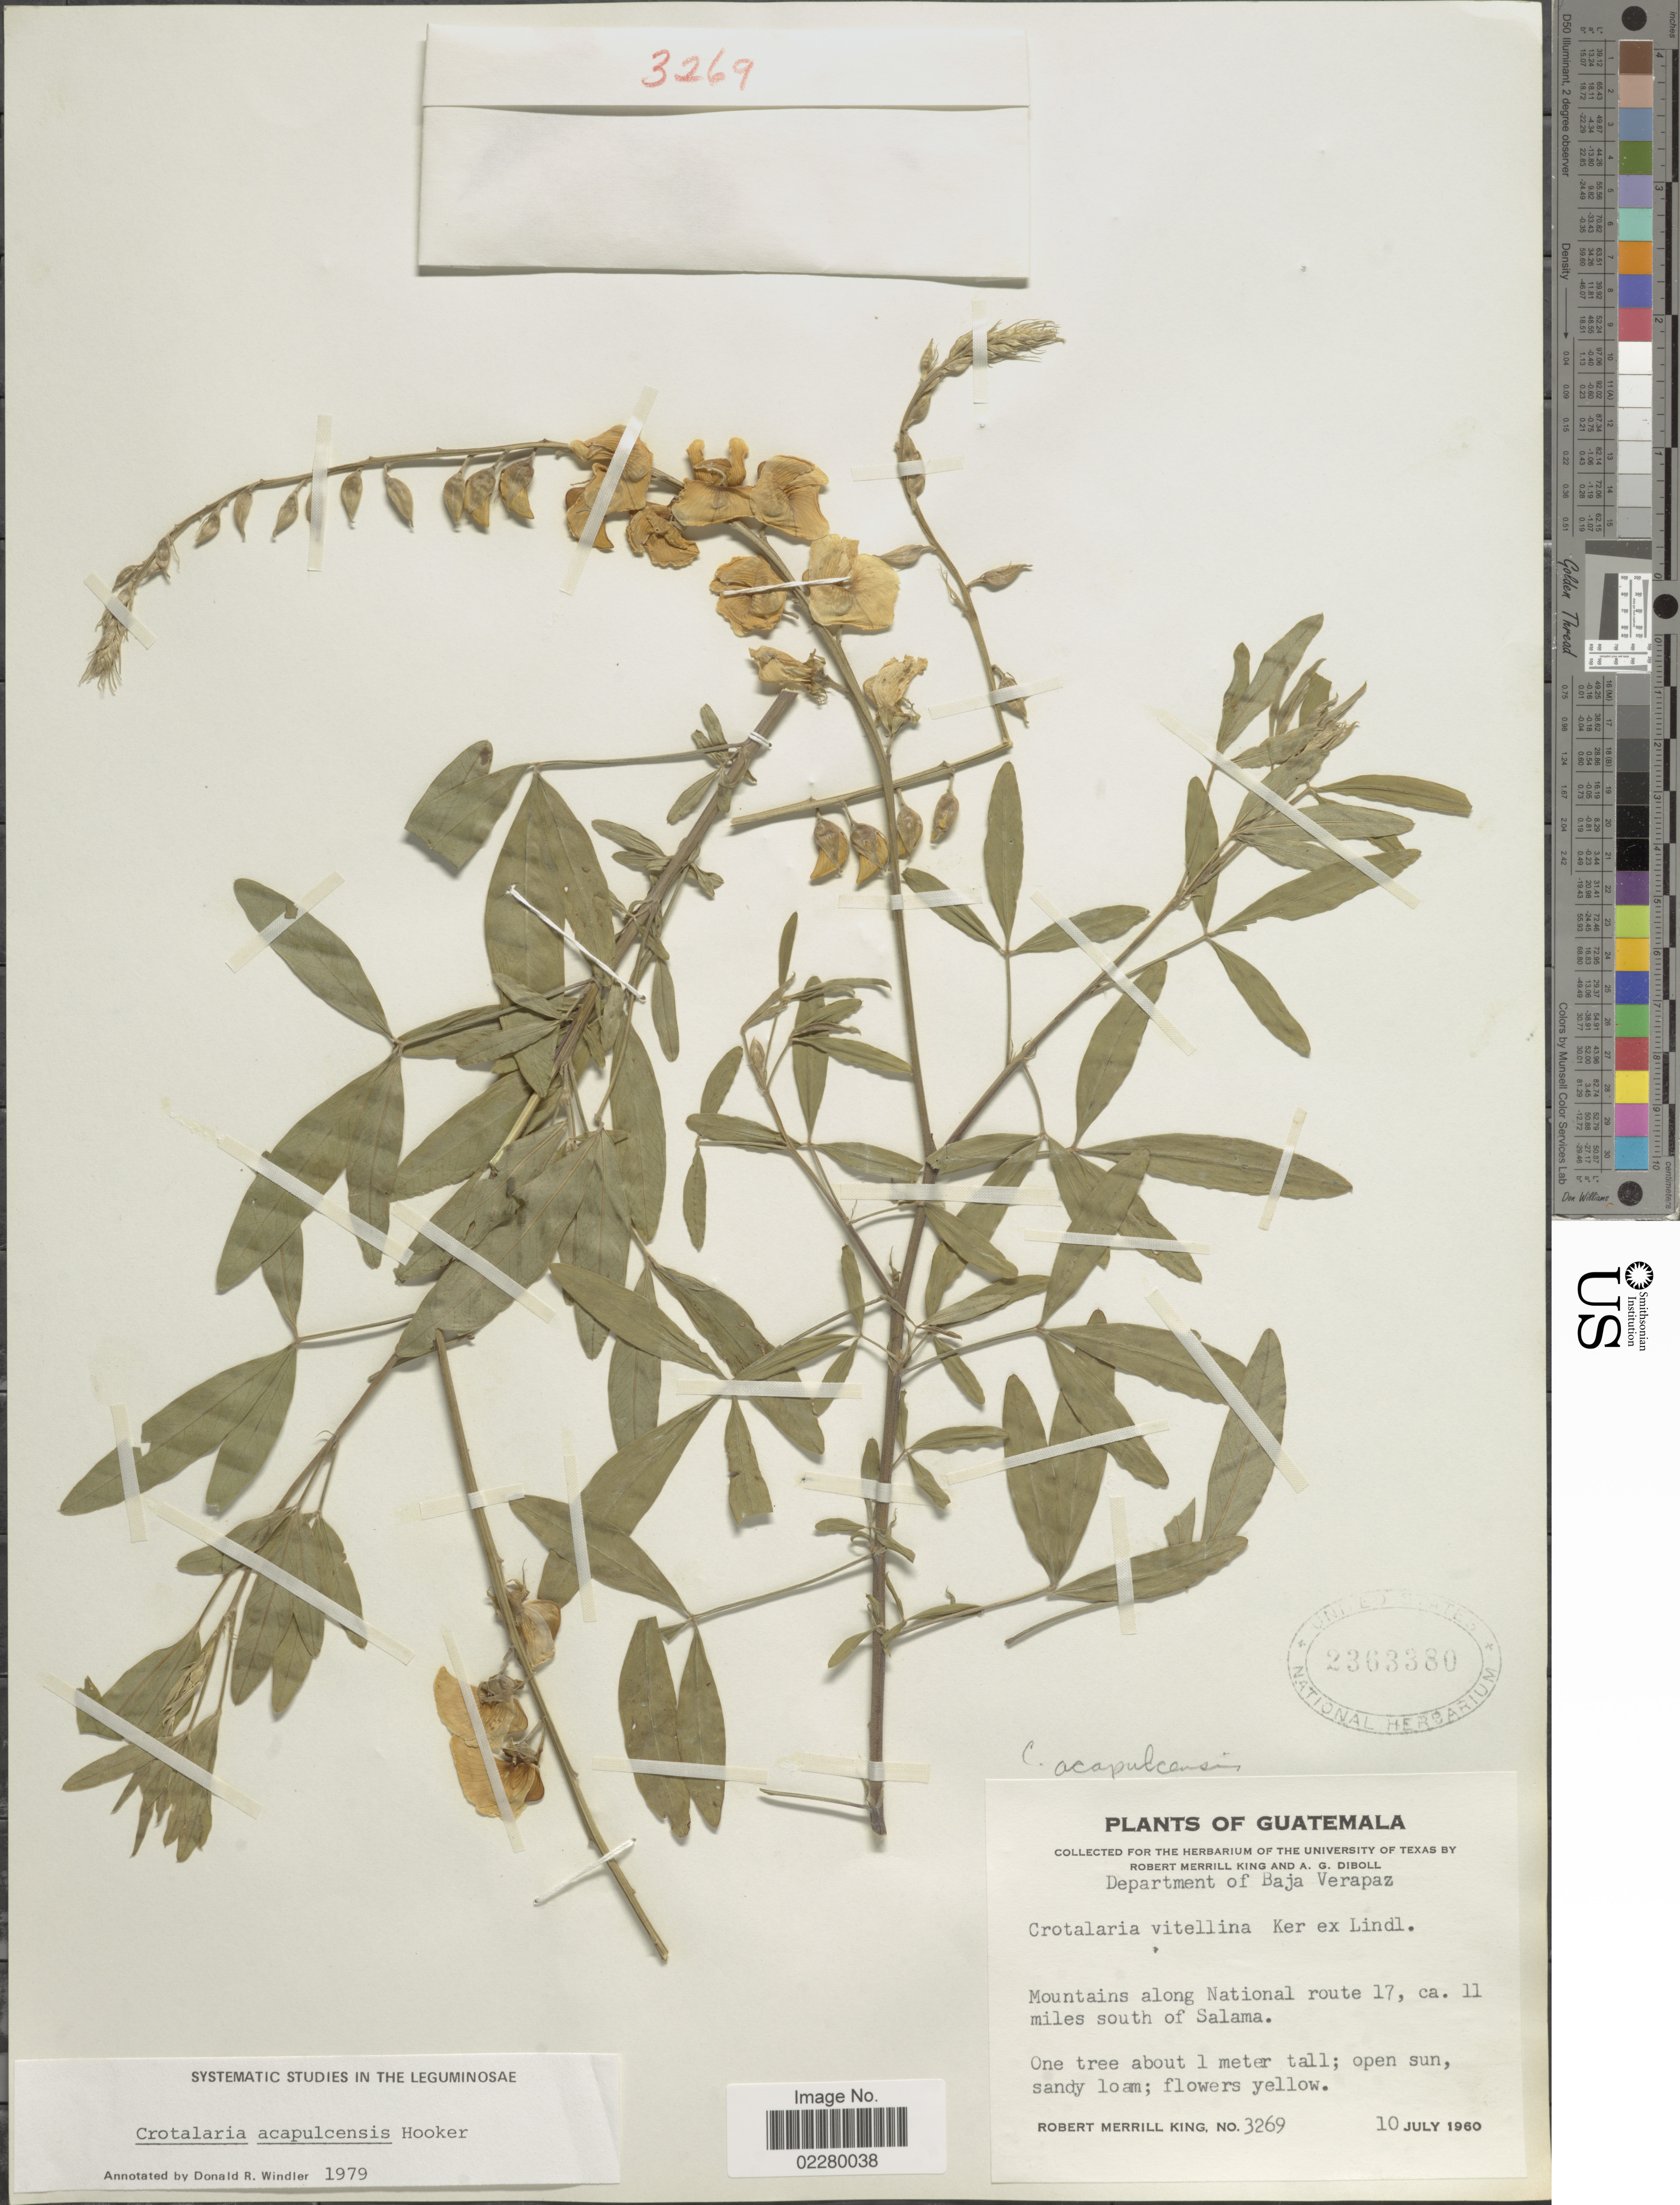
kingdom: Plantae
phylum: Tracheophyta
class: Magnoliopsida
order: Fabales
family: Fabaceae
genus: Crotalaria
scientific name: Crotalaria acapulcensis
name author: Hook. & Arn.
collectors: R. M. King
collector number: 3269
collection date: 1960-07-10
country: Guatemala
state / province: Baja Verapaz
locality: Department of Baja Verapaz. Mountains along National route 17, ca. 11 miles south of Salama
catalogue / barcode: US 2363380